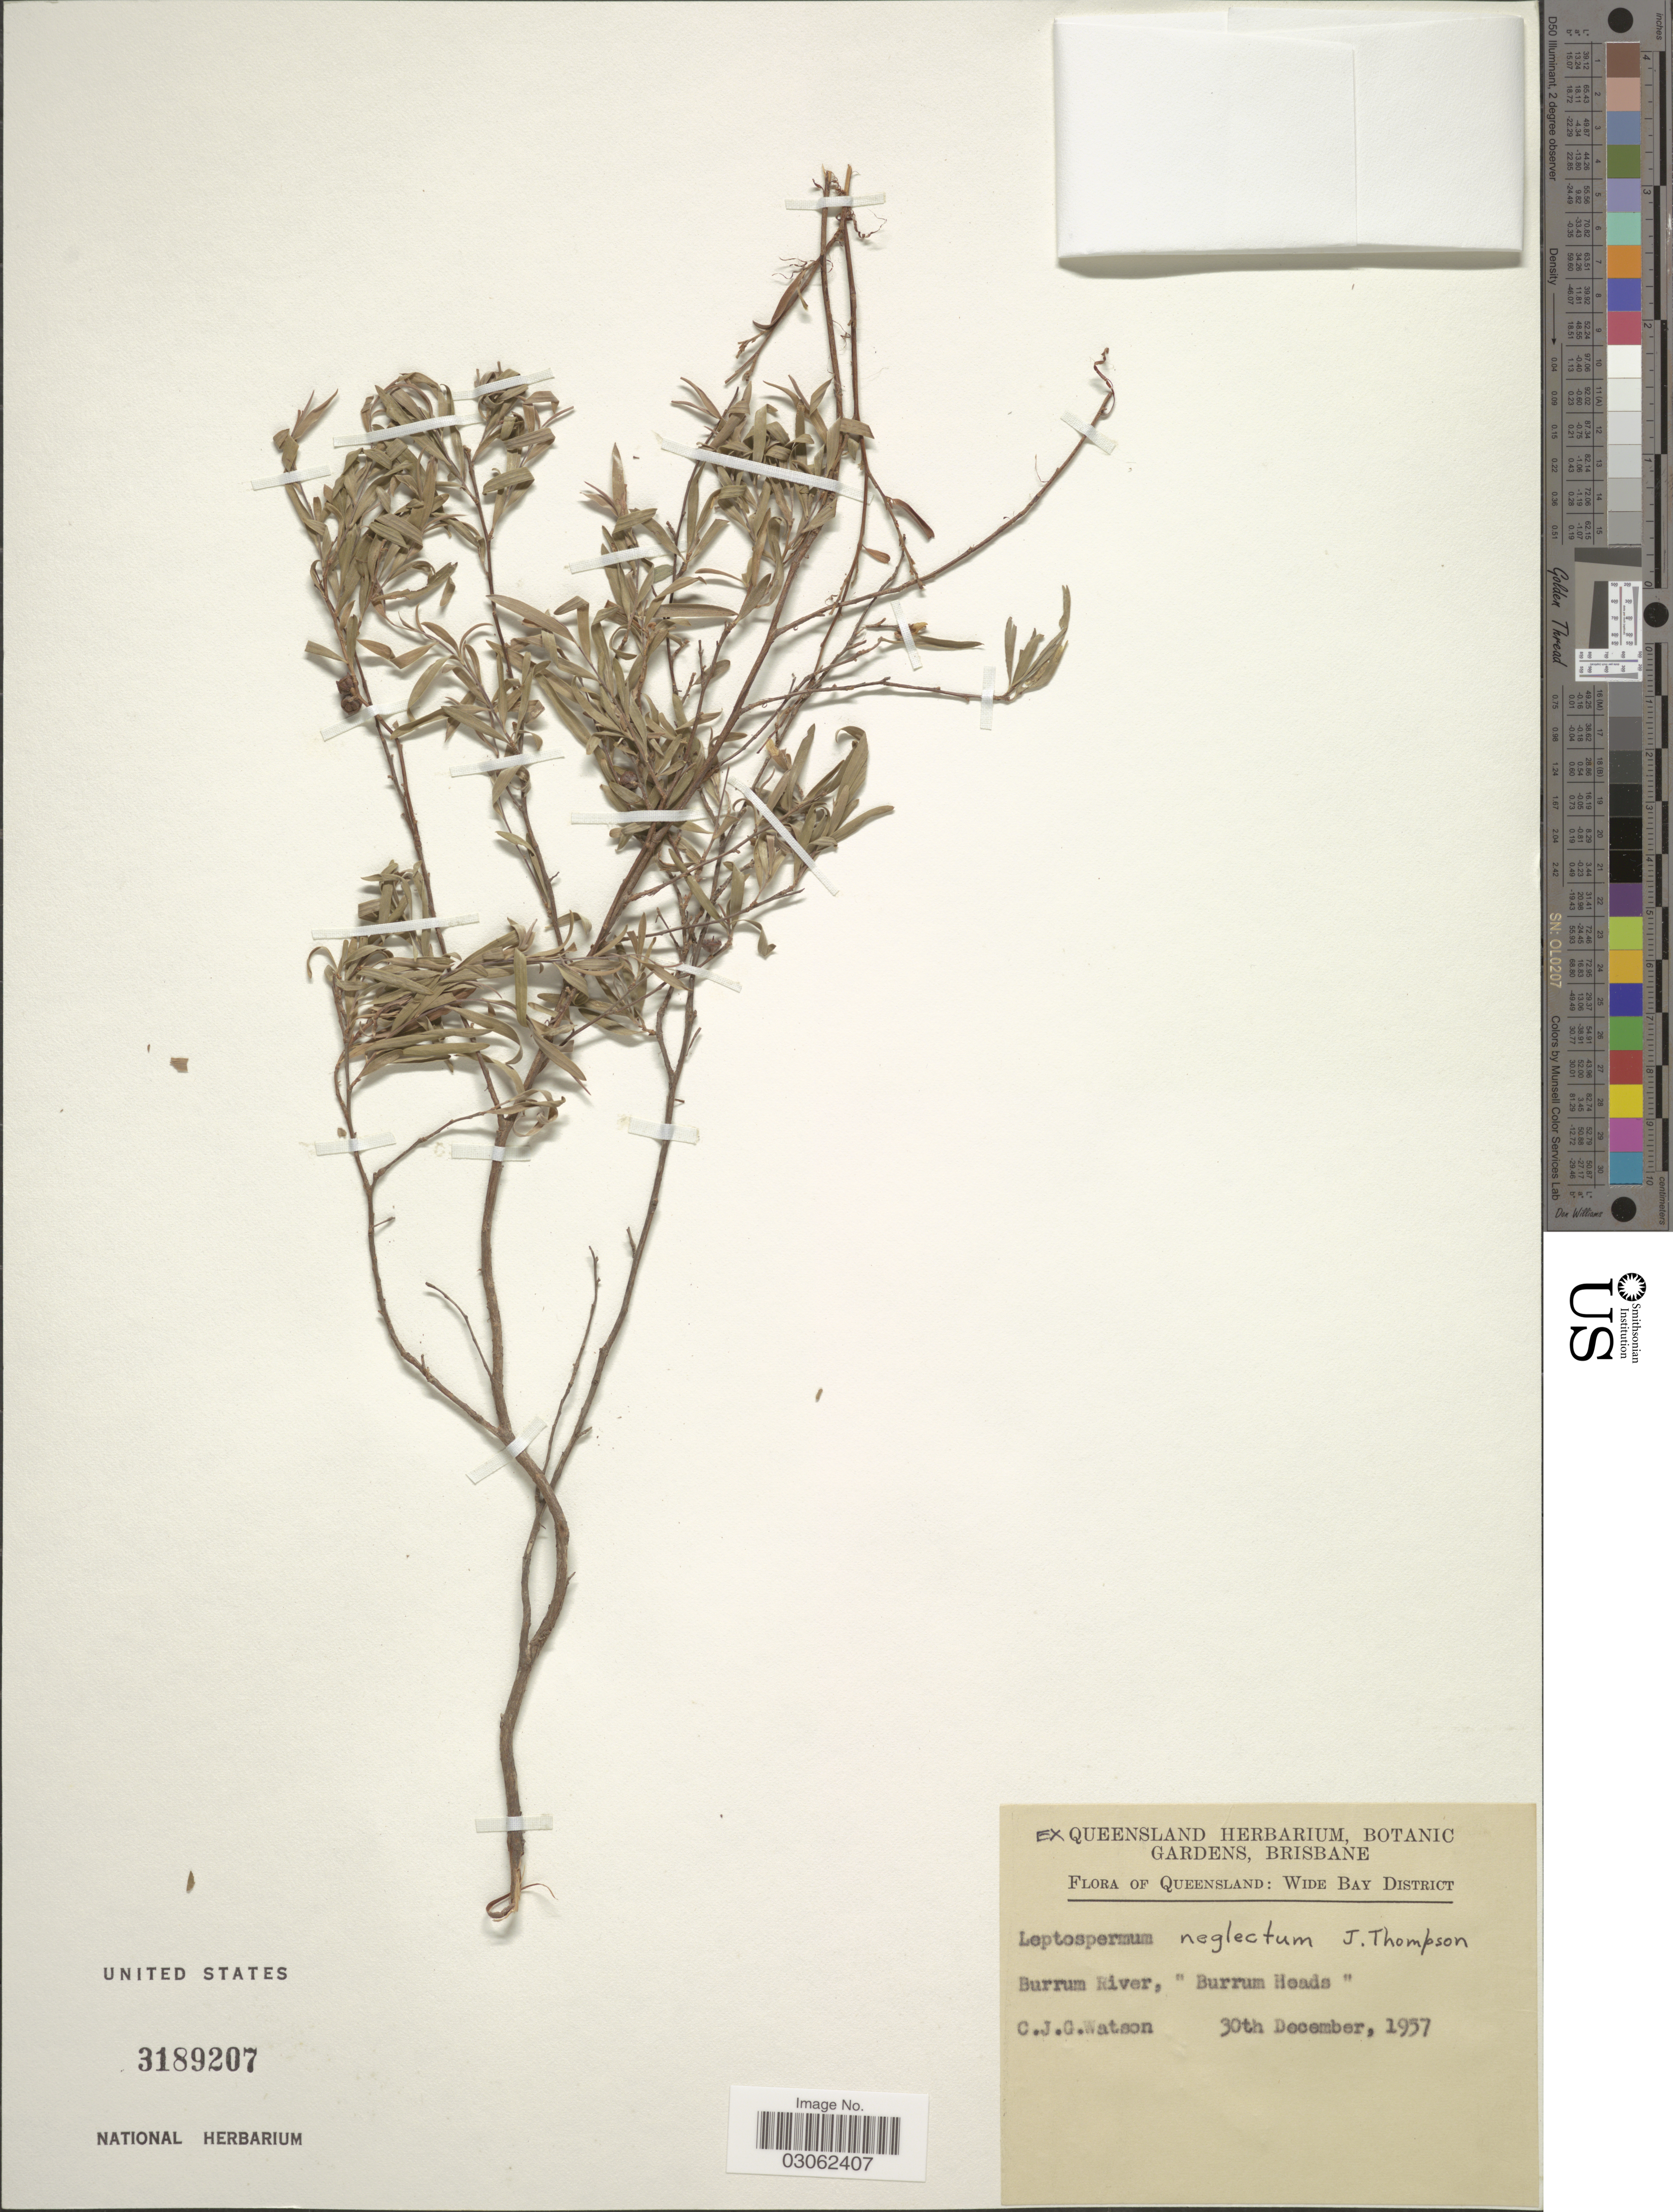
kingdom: Plantae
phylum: Tracheophyta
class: Magnoliopsida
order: Myrtales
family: Myrtaceae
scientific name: Gaudium neglectum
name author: (Joy Thomps.) P.G. Wilson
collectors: C. Watson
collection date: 1957-12-30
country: Australia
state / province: Queensland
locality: Wide Bay District. Burrum River, "Burrum Heads".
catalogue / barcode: US 3189207